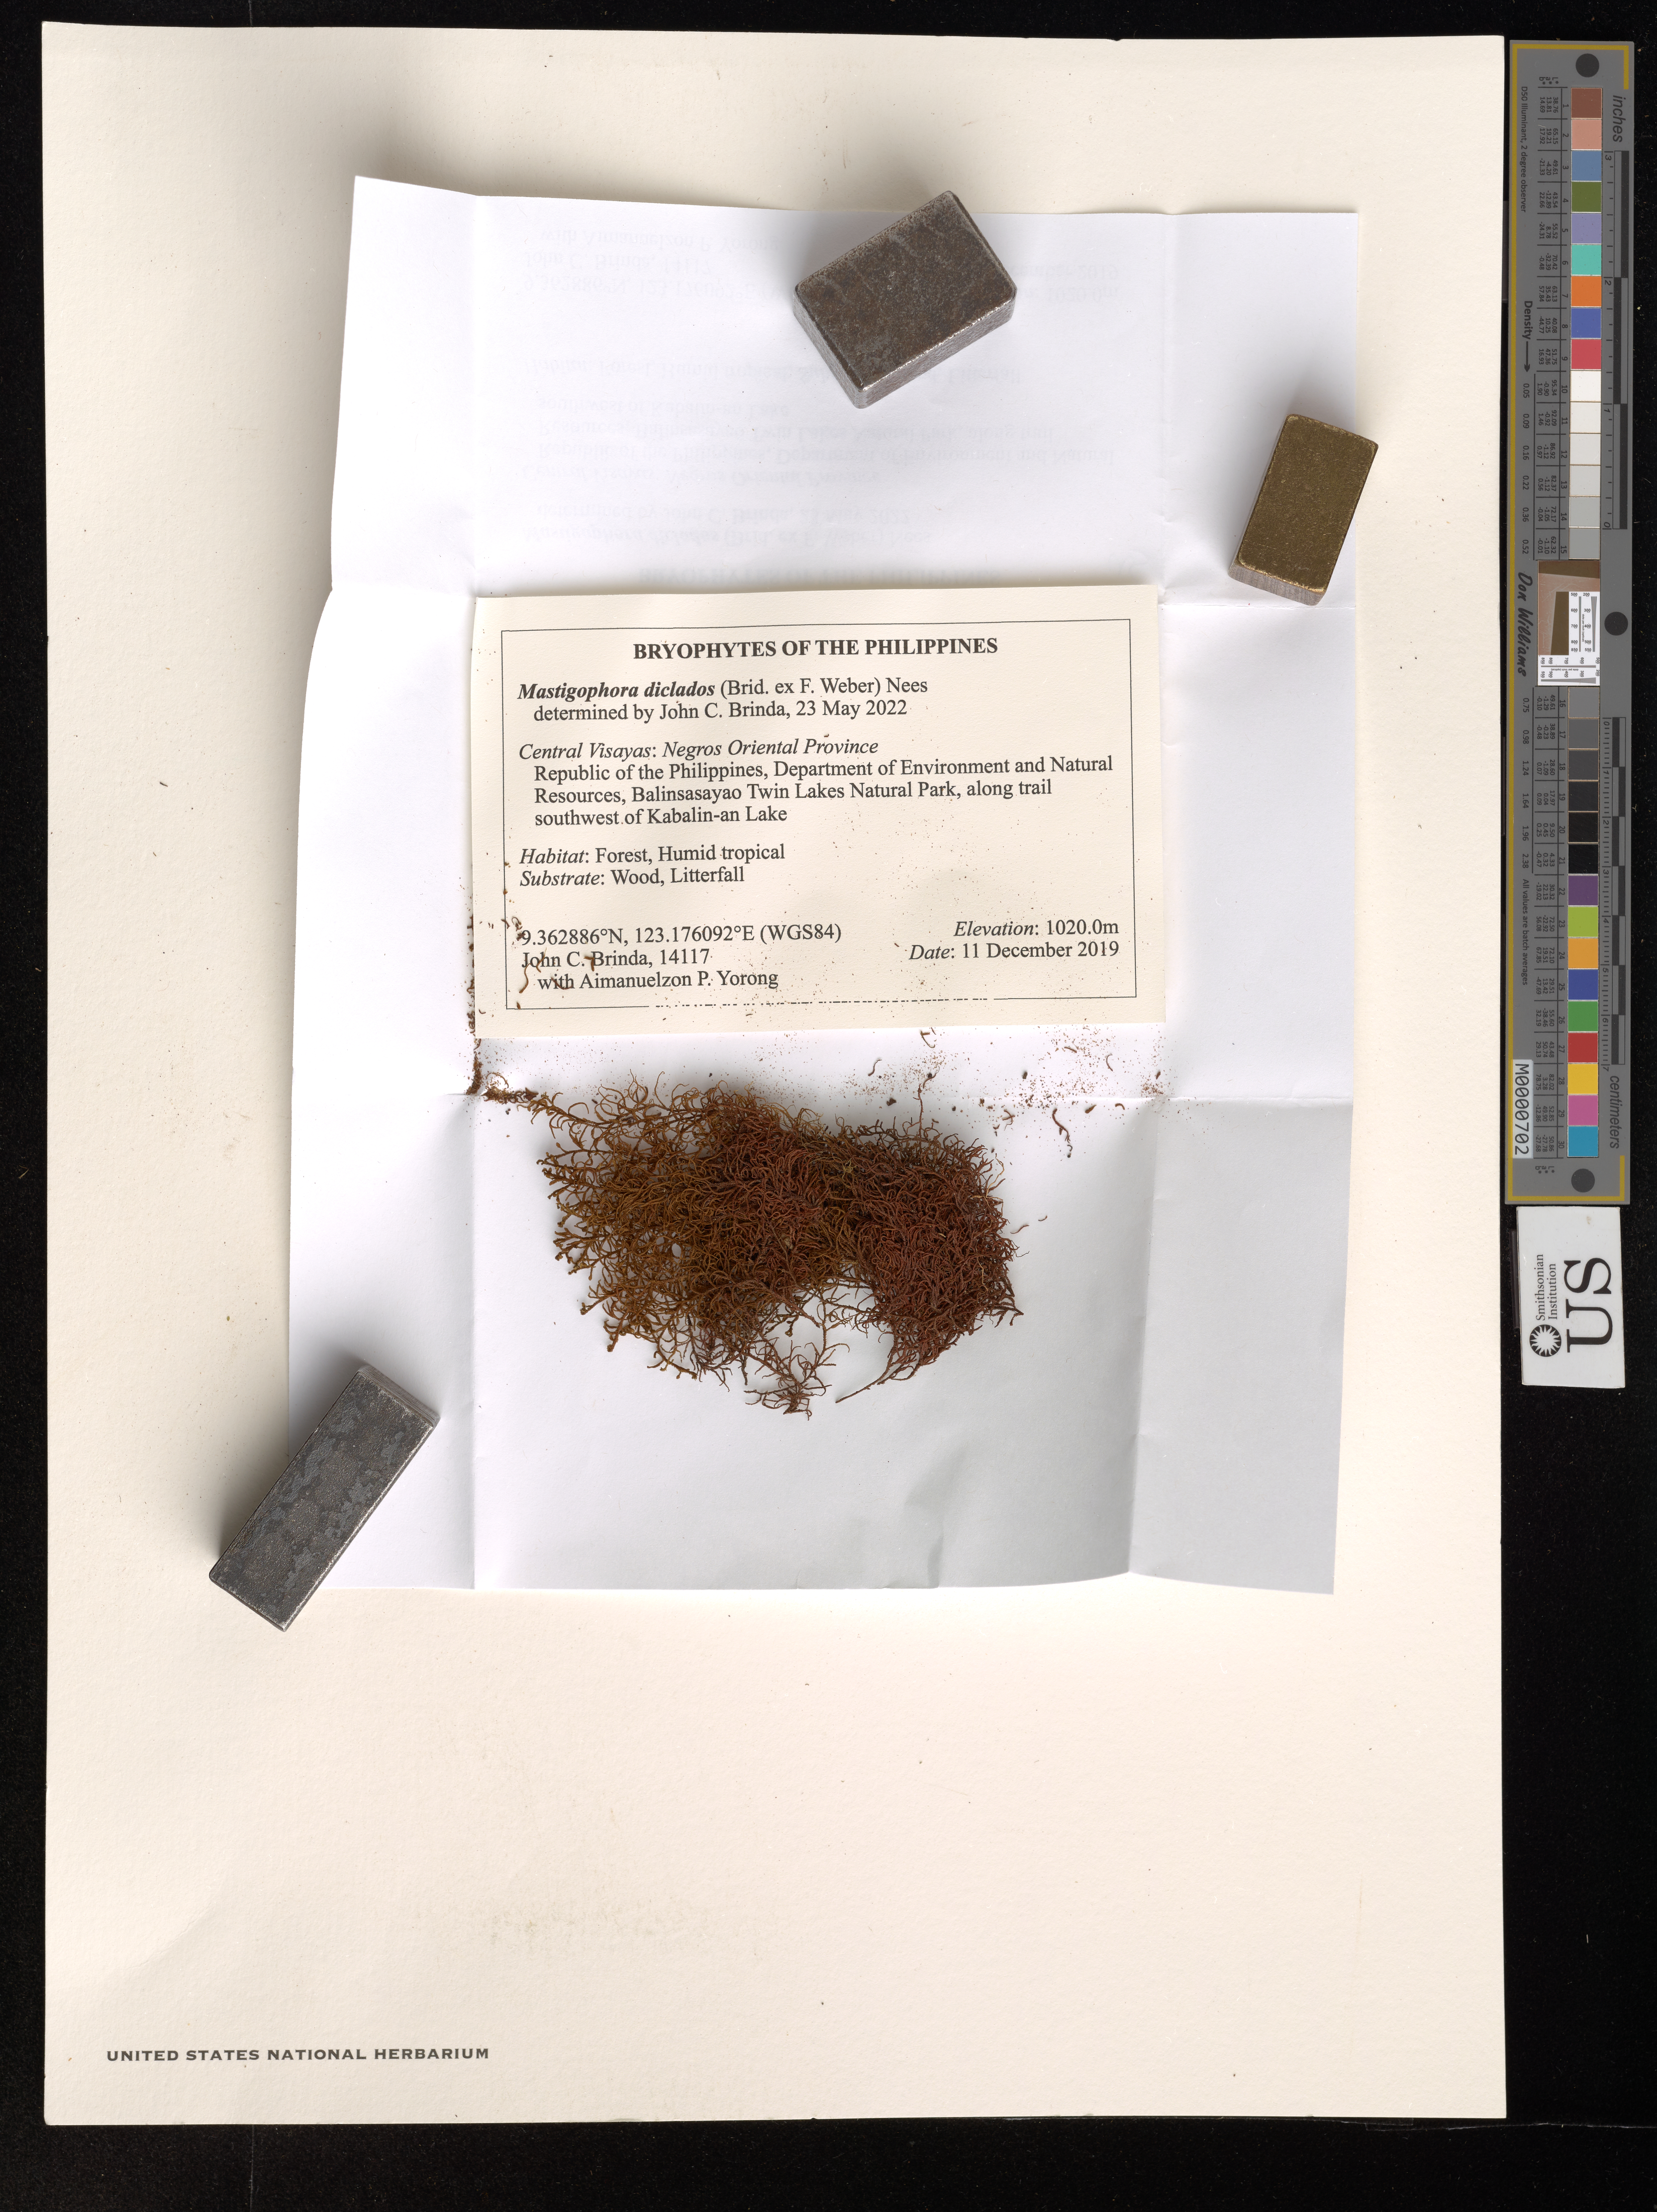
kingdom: Plantae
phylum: Marchantiophyta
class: Jungermanniopsida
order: Jungermanniales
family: Mastigophoraceae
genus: Mastigophora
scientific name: Mastigophora diclados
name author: (Brid. ex F. Weber) Nees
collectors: J. Brinda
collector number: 14117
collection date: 2019-12-11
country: Philippines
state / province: Central Visayas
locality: Negros Oriental Province. Department of Environment and Natural Resources, Balinsasayao Twin Lakes Natural Park, along trail southwest of Kabalin-an Lake. (WGS84).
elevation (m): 1020